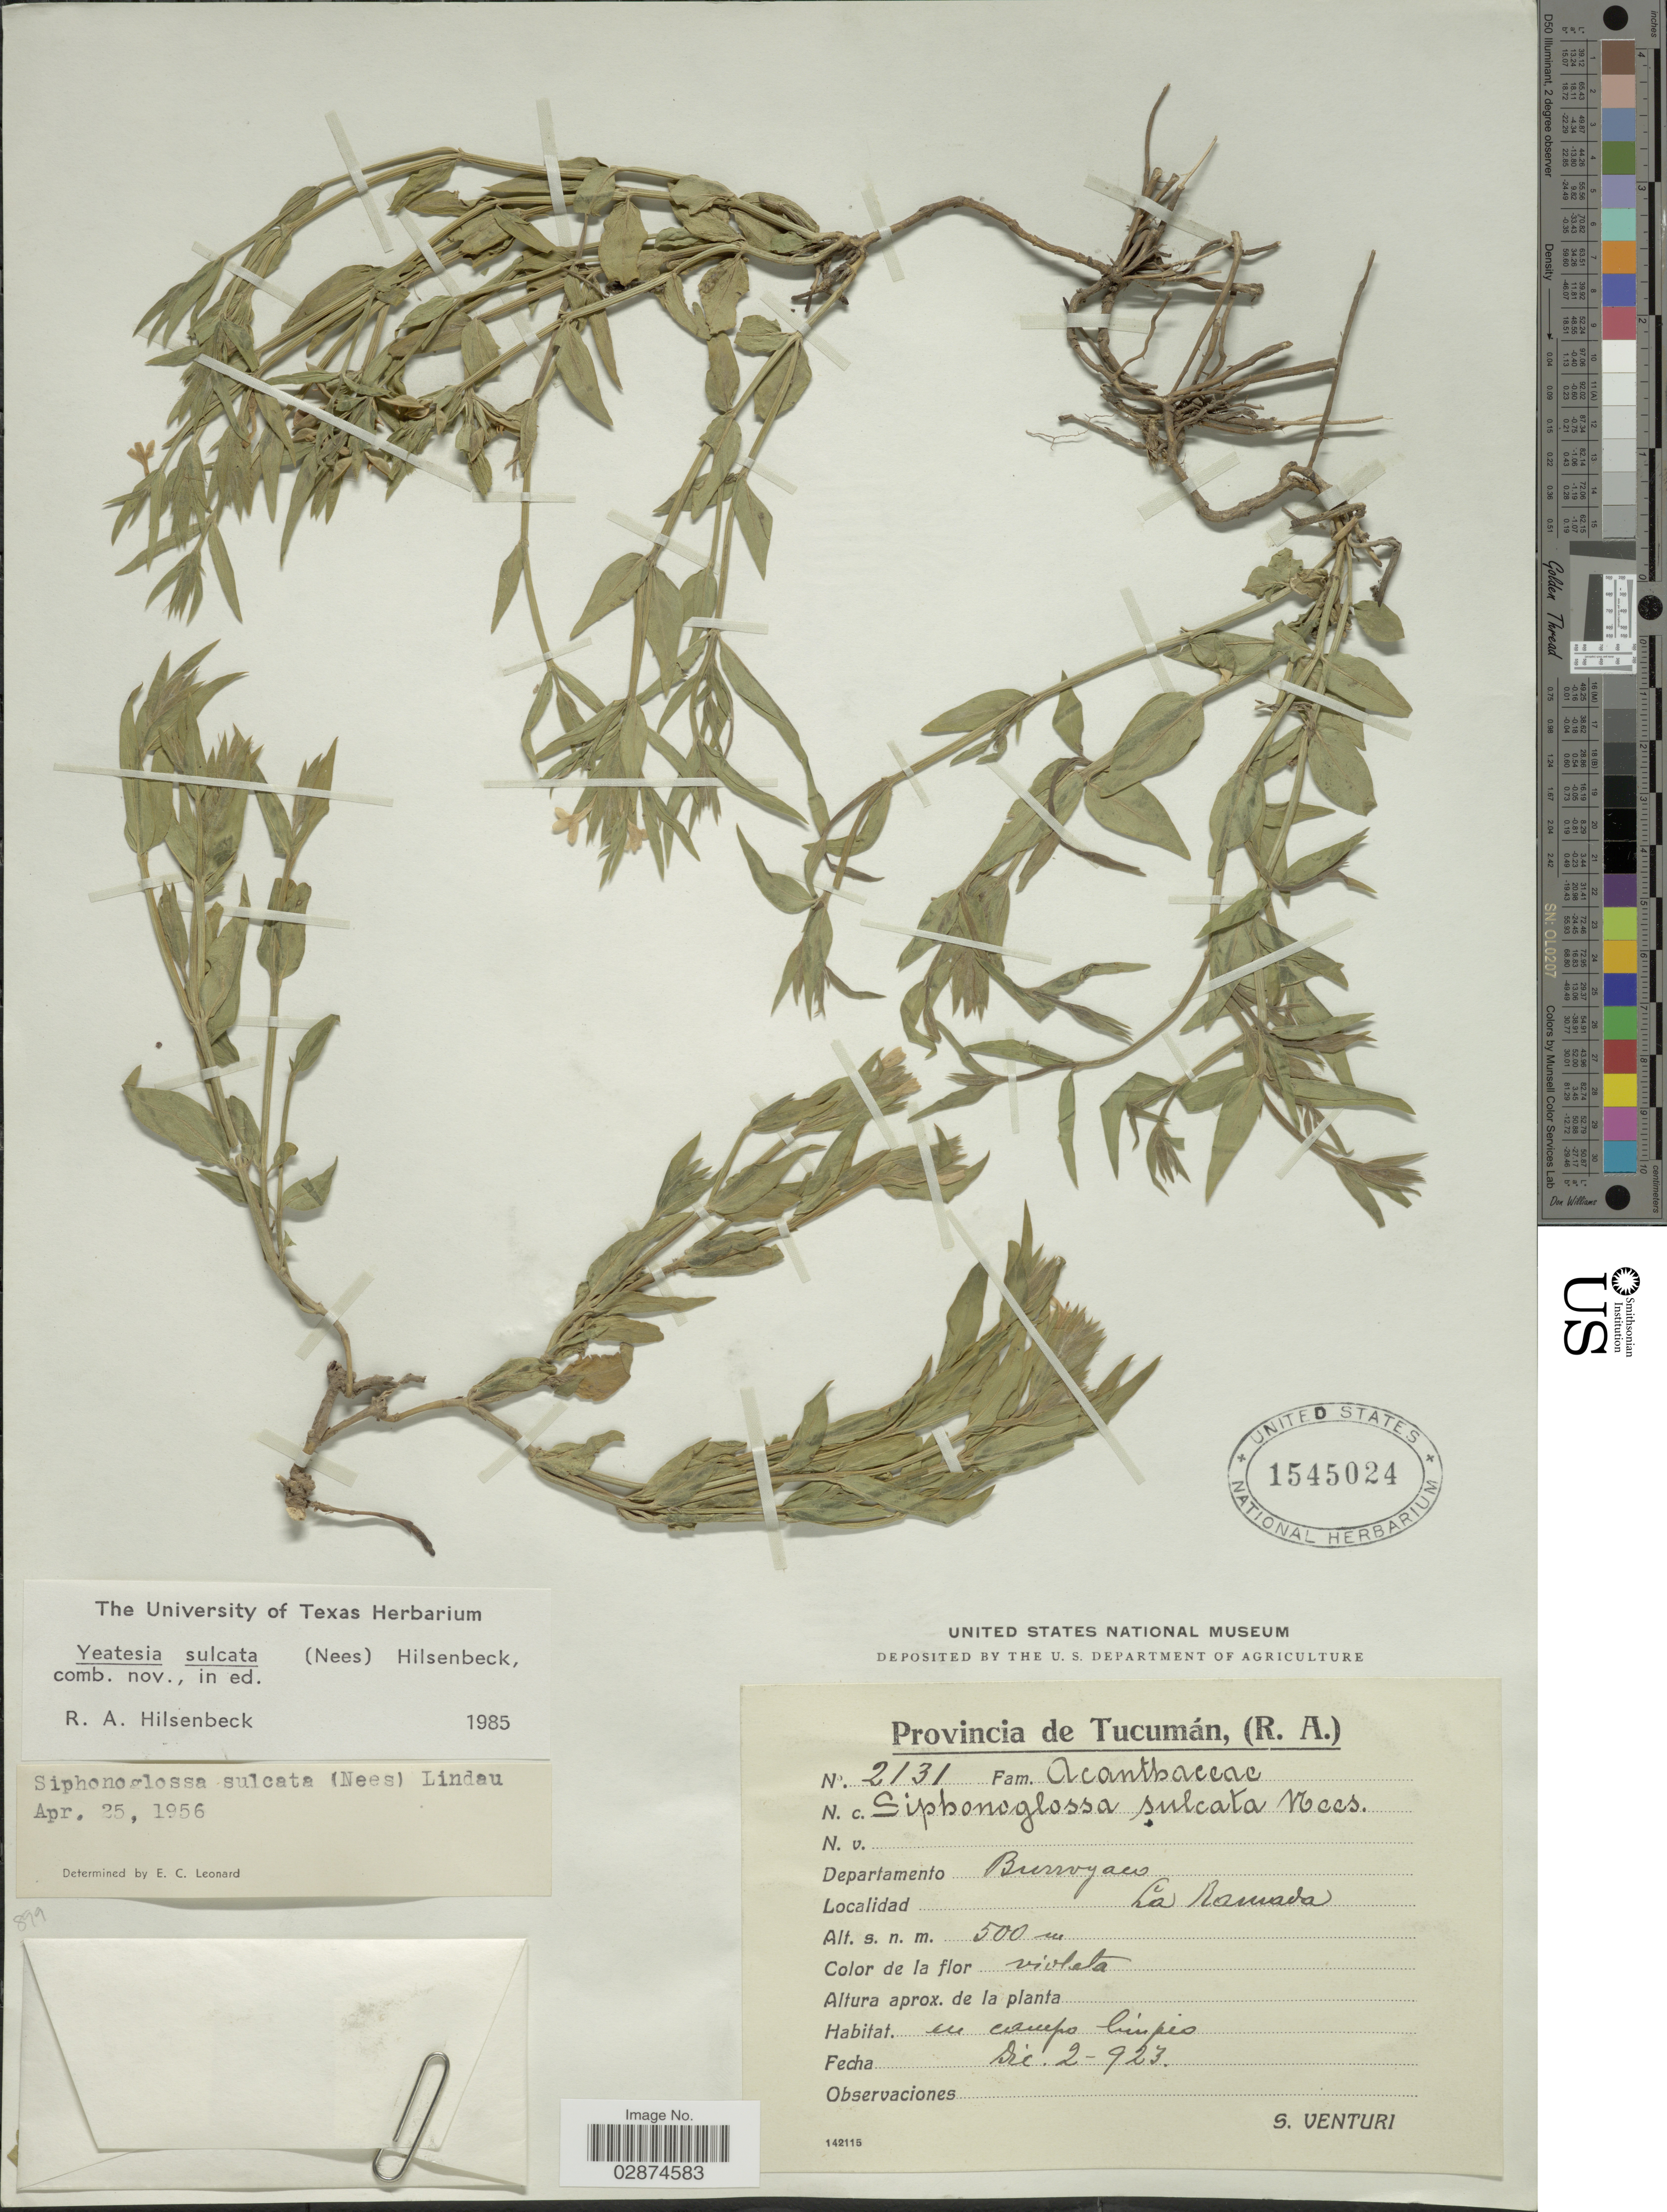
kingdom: Plantae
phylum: Tracheophyta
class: Magnoliopsida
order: Lamiales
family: Acanthaceae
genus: Yeatesia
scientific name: Yeatesia sulcata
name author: (Nees) Hilsenb.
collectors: S. Venturi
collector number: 2131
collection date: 1923-12-02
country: Argentina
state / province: Tucuman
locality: (R.A.). Departamento Burroyaco. La Ramada.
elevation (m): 500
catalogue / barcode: US 1545024